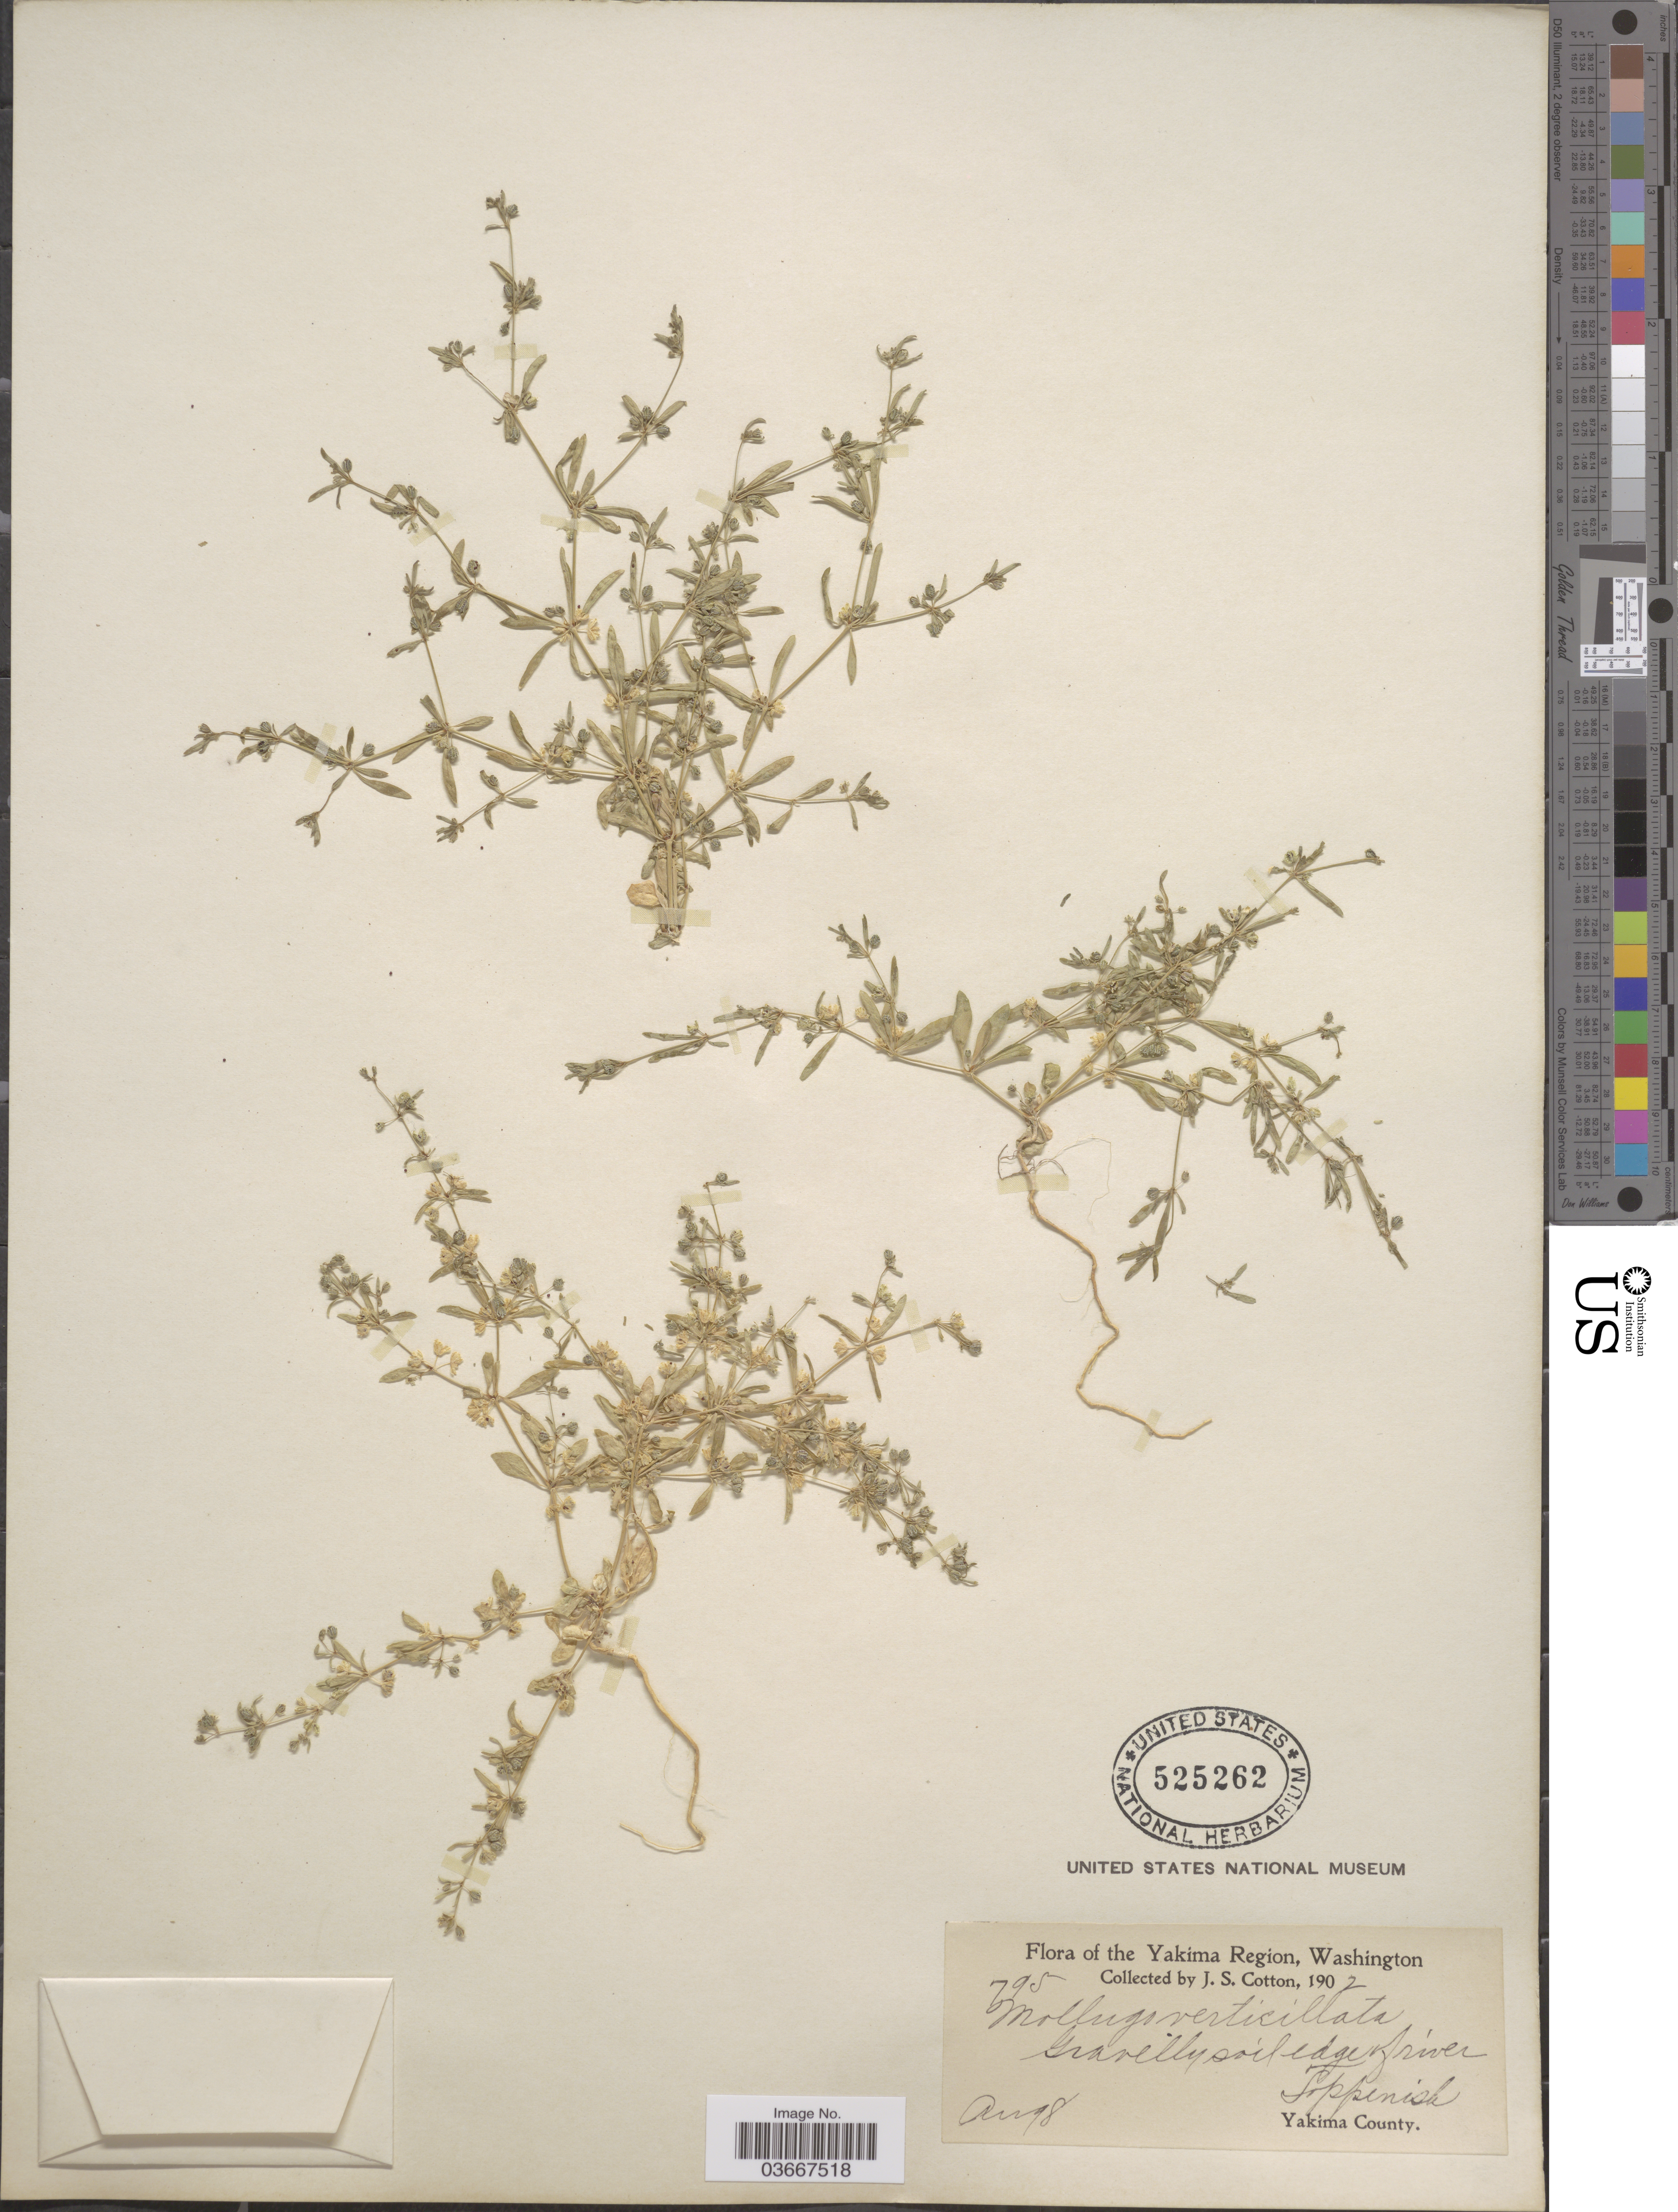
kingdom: Plantae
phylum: Tracheophyta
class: Magnoliopsida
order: Caryophyllales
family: Molluginaceae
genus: Mollugo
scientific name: Mollugo verticillata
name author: L.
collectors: J. S. Cotton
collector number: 795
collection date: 1902-08-08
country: United States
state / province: Washington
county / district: Yakima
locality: The Yakima Region, Gravelly soil edge of river, Toppenish, Yakima County.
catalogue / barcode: US 525262